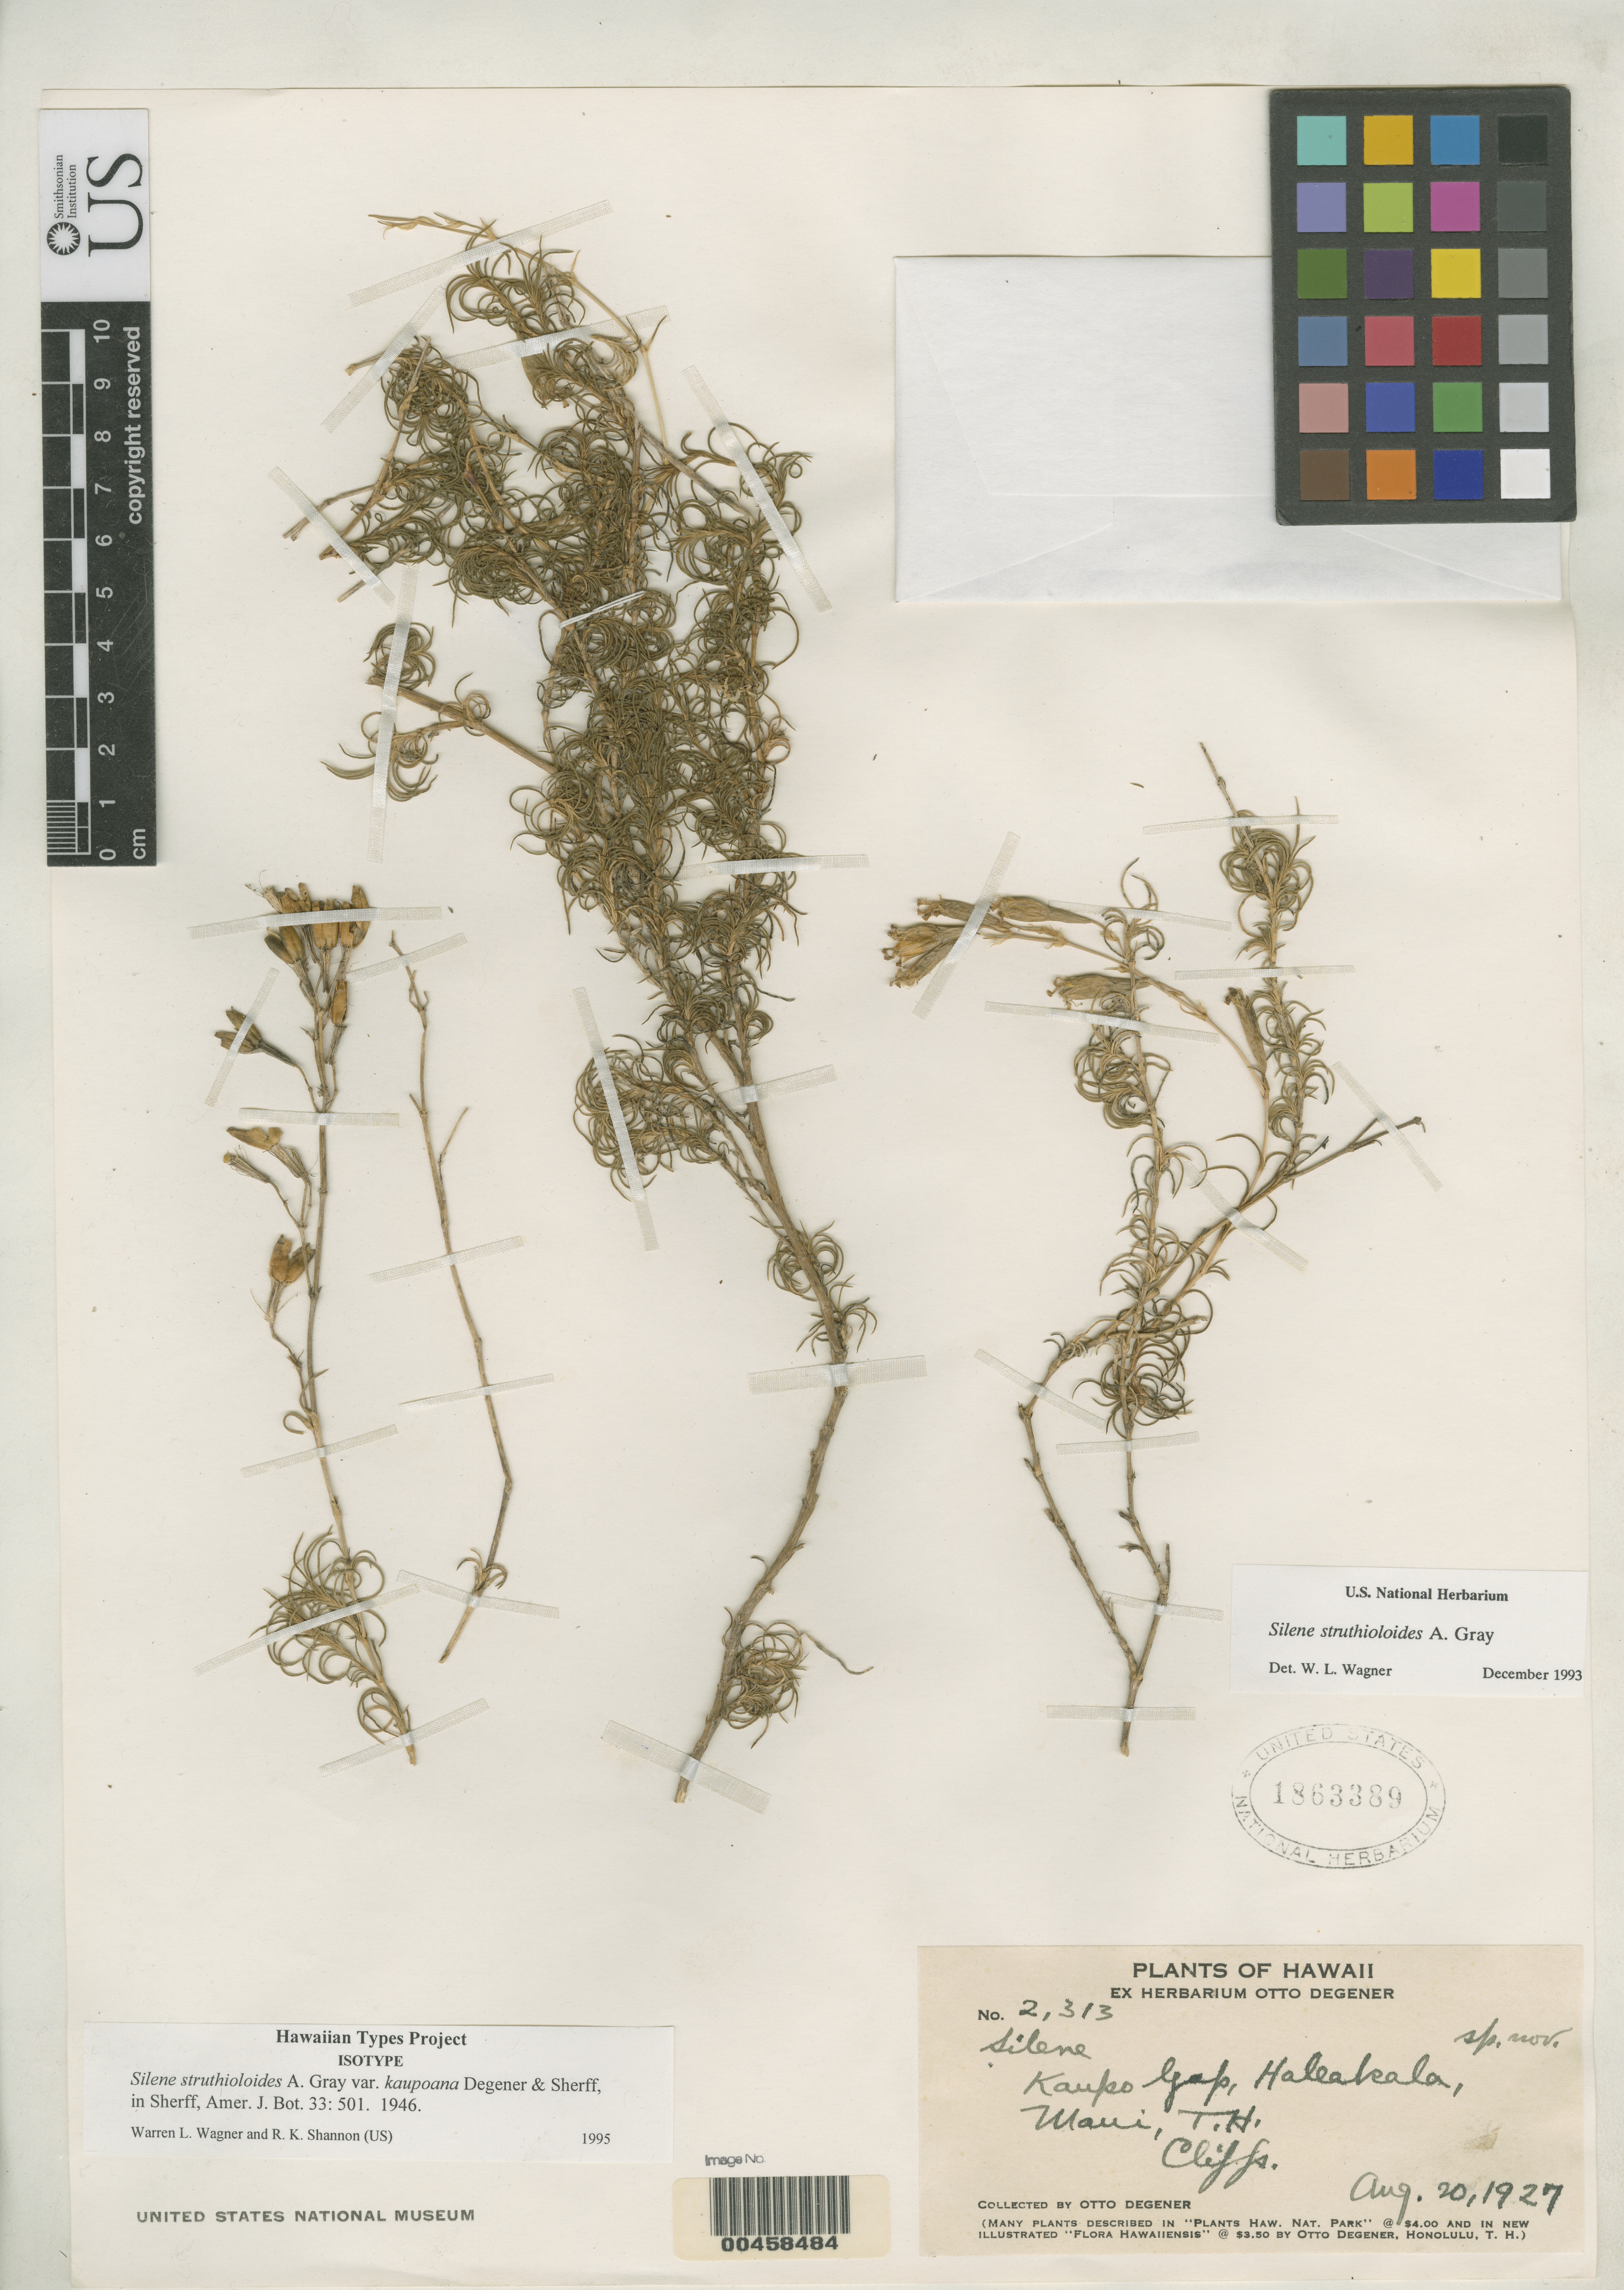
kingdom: Plantae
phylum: Tracheophyta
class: Magnoliopsida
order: Caryophyllales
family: Caryophyllaceae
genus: Silene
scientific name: Silene struthioloides var. kaupoana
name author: O. Deg. & Sherff in Sherff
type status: Isotype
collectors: O. Degener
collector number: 2313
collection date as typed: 20 Aug 1927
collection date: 1927-08-20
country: United States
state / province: Hawaii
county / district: Maui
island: Maui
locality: Kaupo Gap, Haleakala.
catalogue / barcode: US 1863389